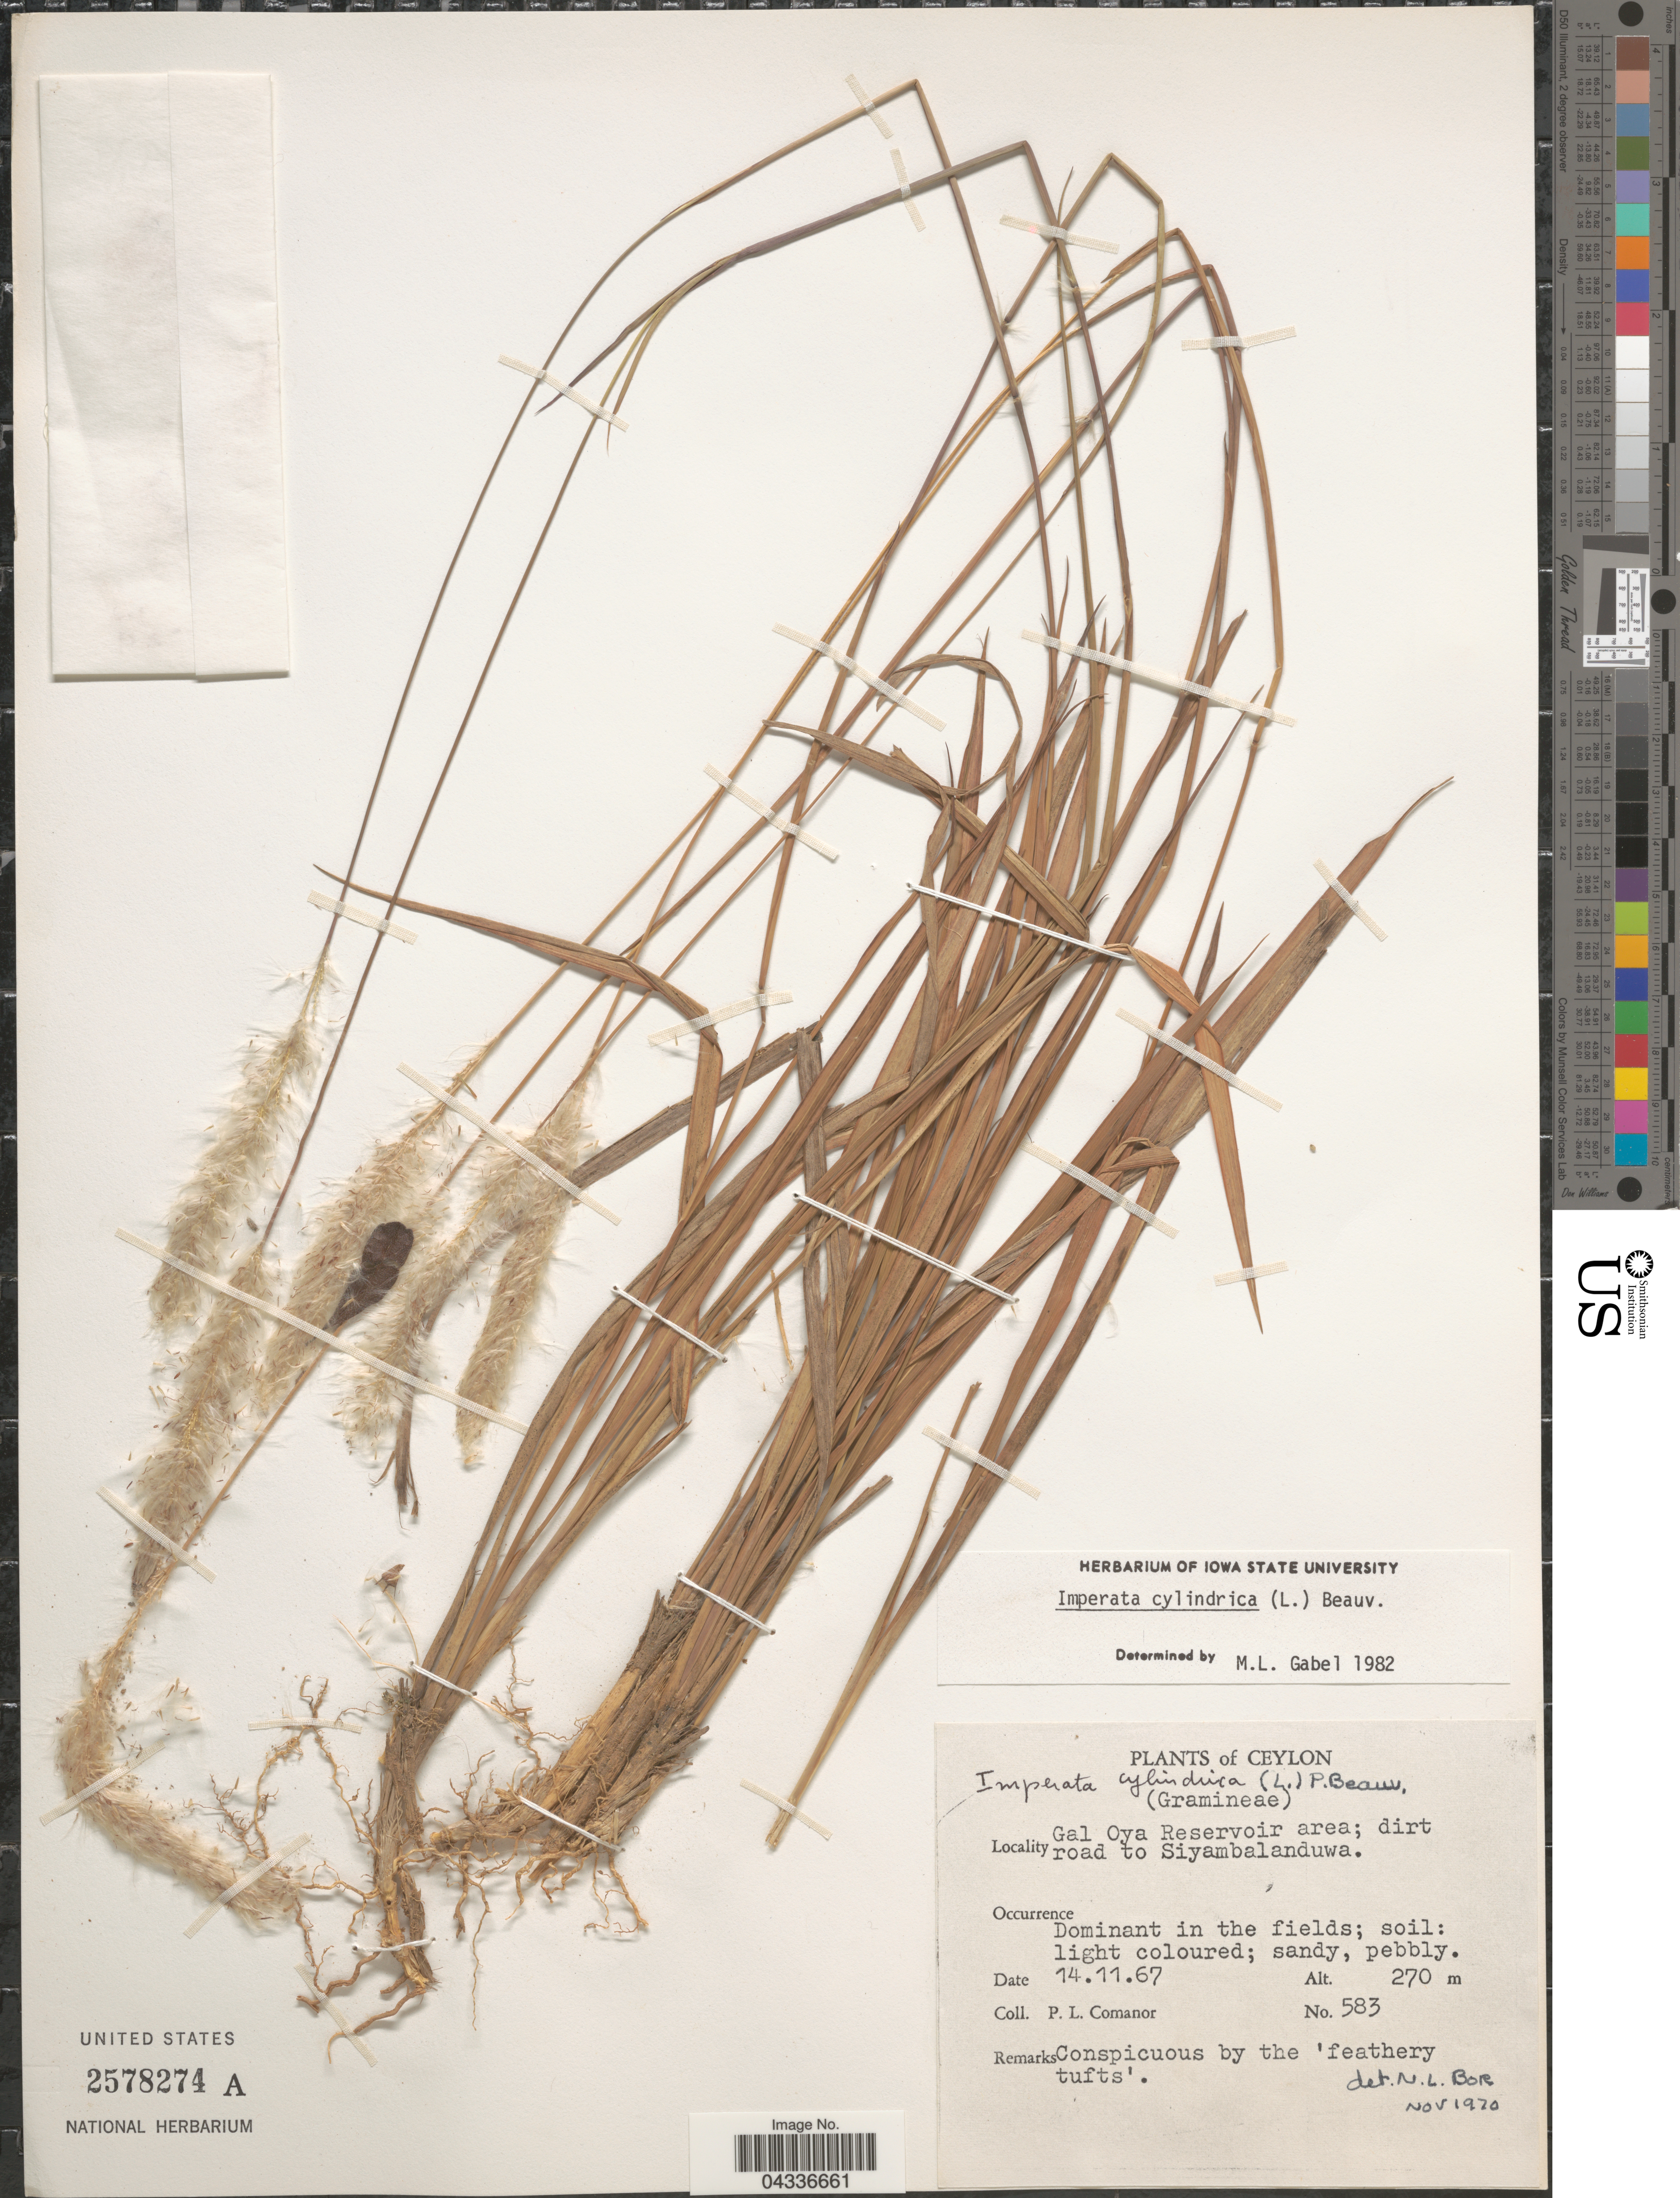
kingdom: Plantae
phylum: Tracheophyta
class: Liliopsida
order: Poales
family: Poaceae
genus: Imperata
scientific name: Imperata cylindrica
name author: (L.) P. Beauv.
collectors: P. Comanor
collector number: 583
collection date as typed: Transcribed d/m/y: 14/11/67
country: Sri Lanka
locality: Ceylon. Gal Oya Reservoir area; dirt road to Siyambalanduwa.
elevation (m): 270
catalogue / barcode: US 2578274A